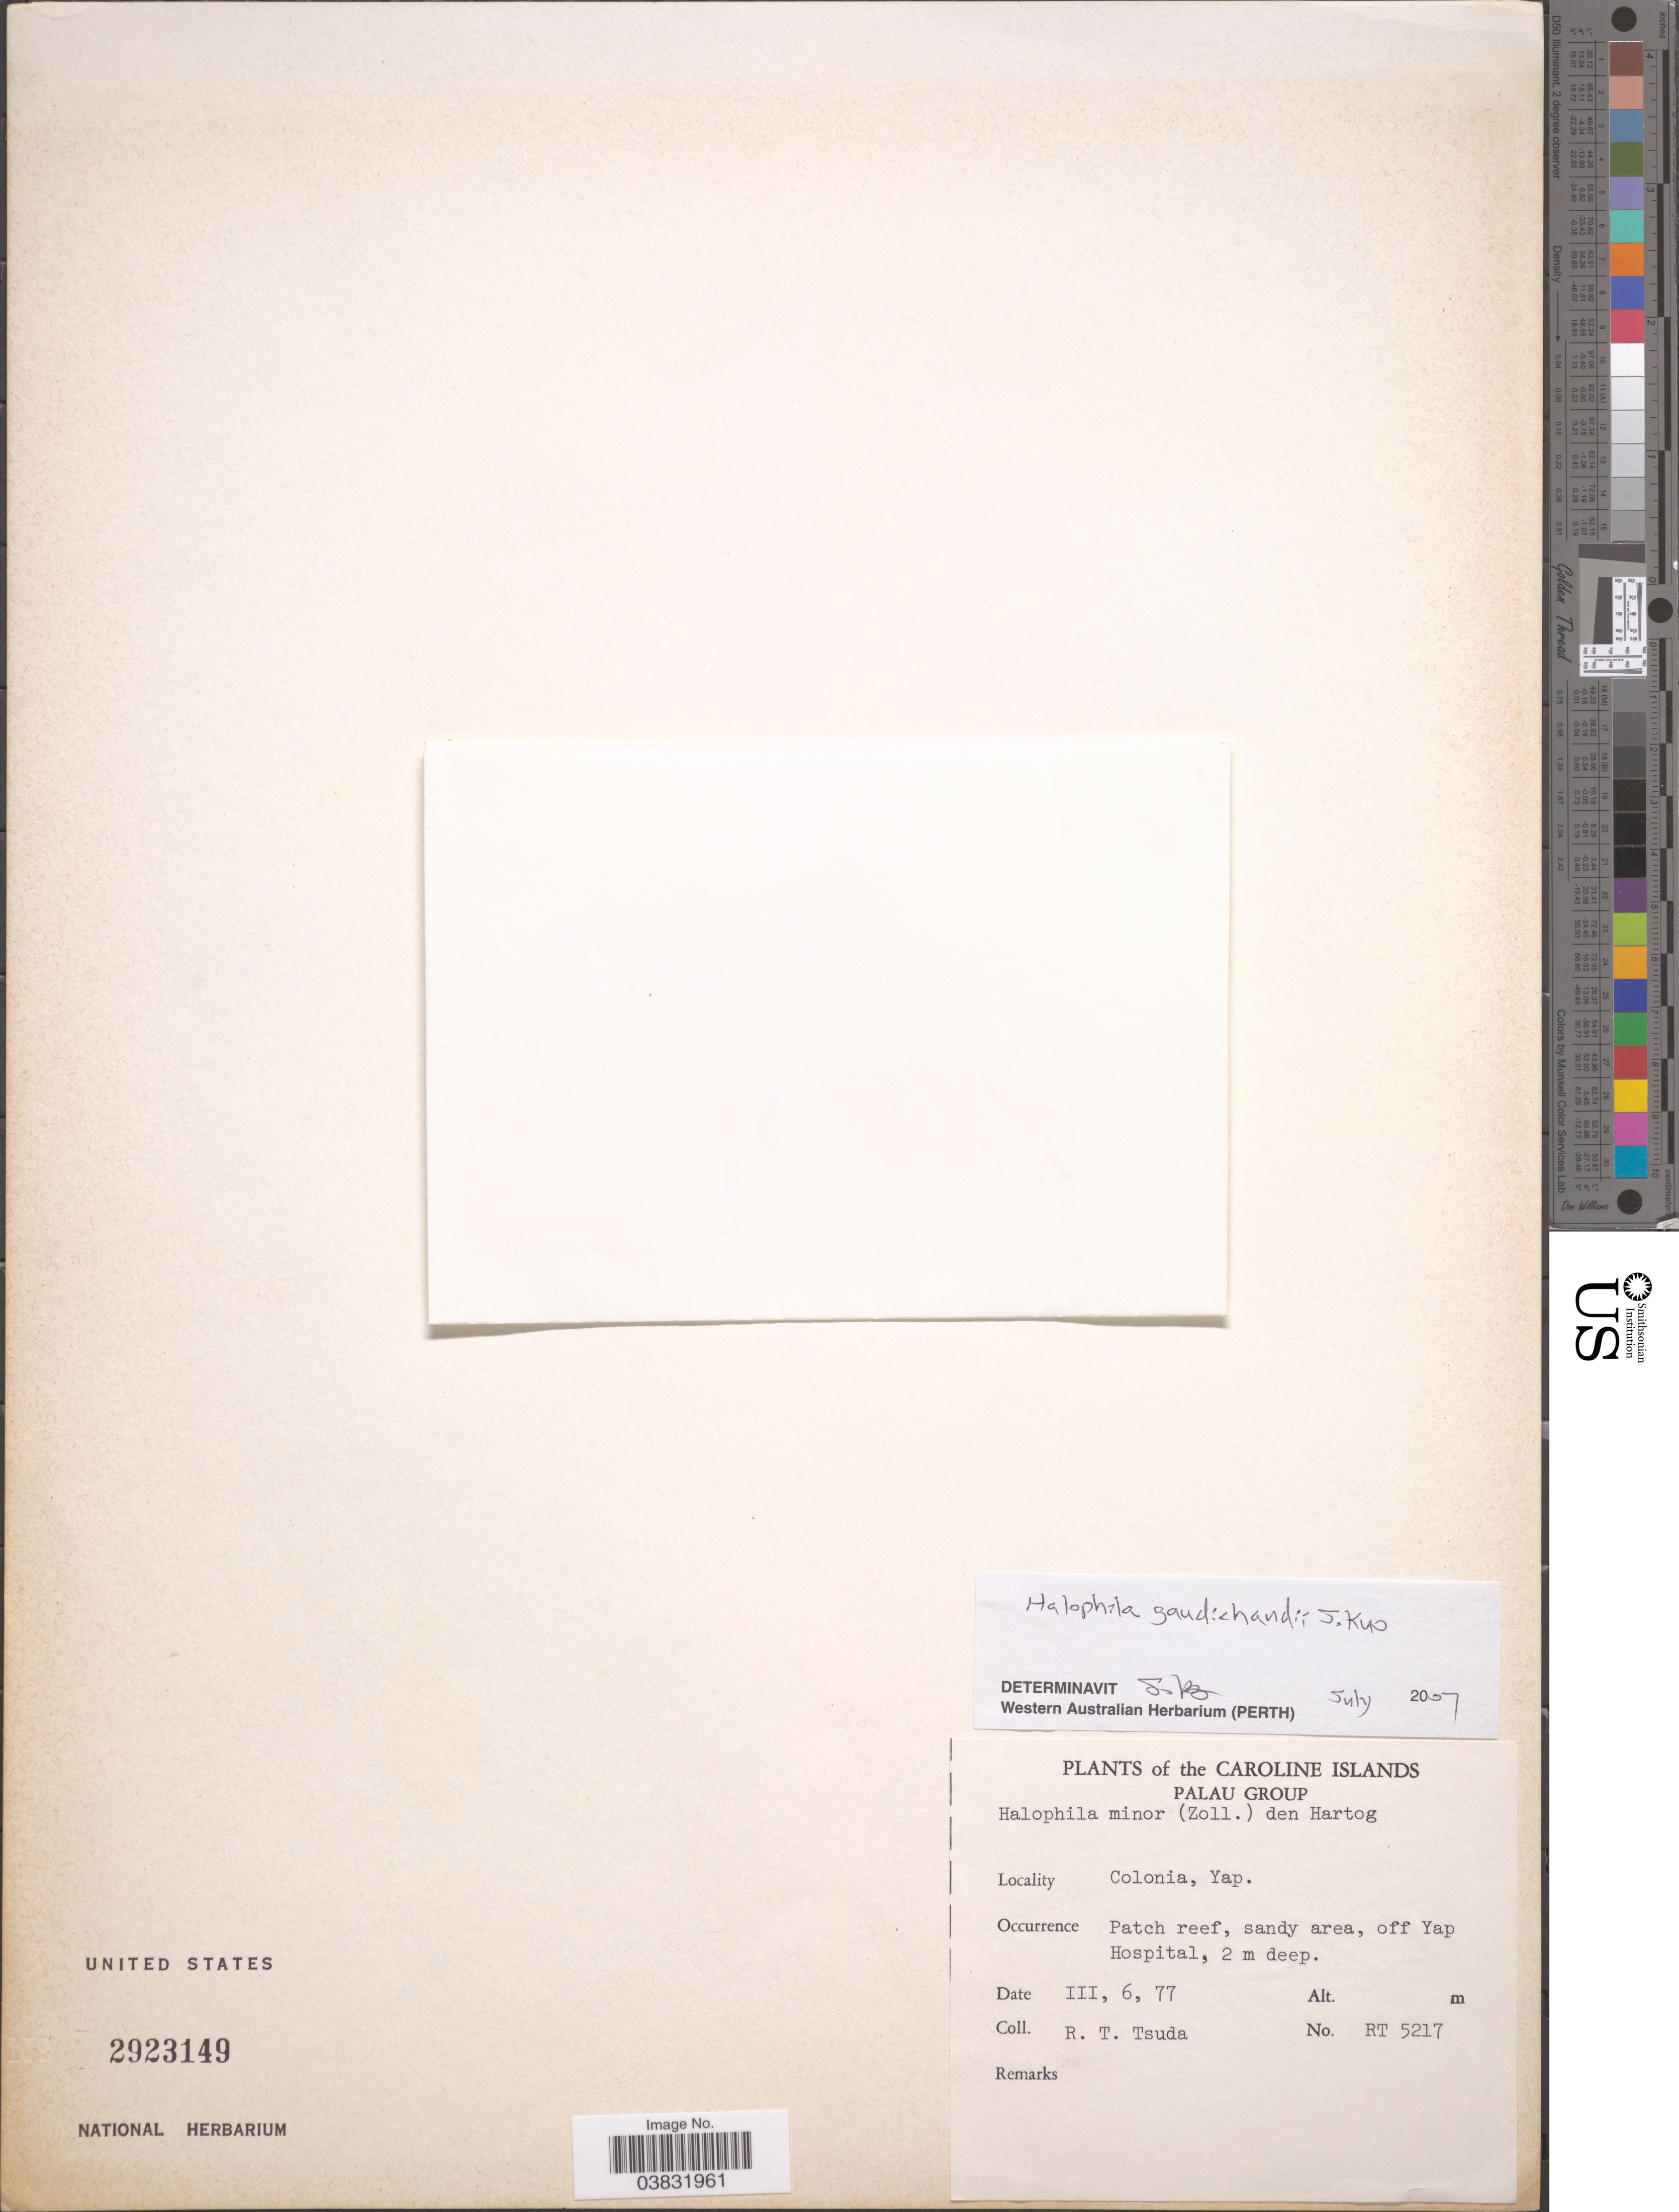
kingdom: Plantae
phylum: Tracheophyta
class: Liliopsida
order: Alismatales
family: Hydrocharitaceae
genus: Halophila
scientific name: Halophila gaudichaudii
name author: J. Kuo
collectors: R. Tsuda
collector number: RT 5217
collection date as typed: Transcribed d/m/y: 6/3/77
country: Micronesia, Federated States of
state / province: Yap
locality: Caroline Islands. Palau Group. Colonia, Yap.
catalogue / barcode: US 2923149